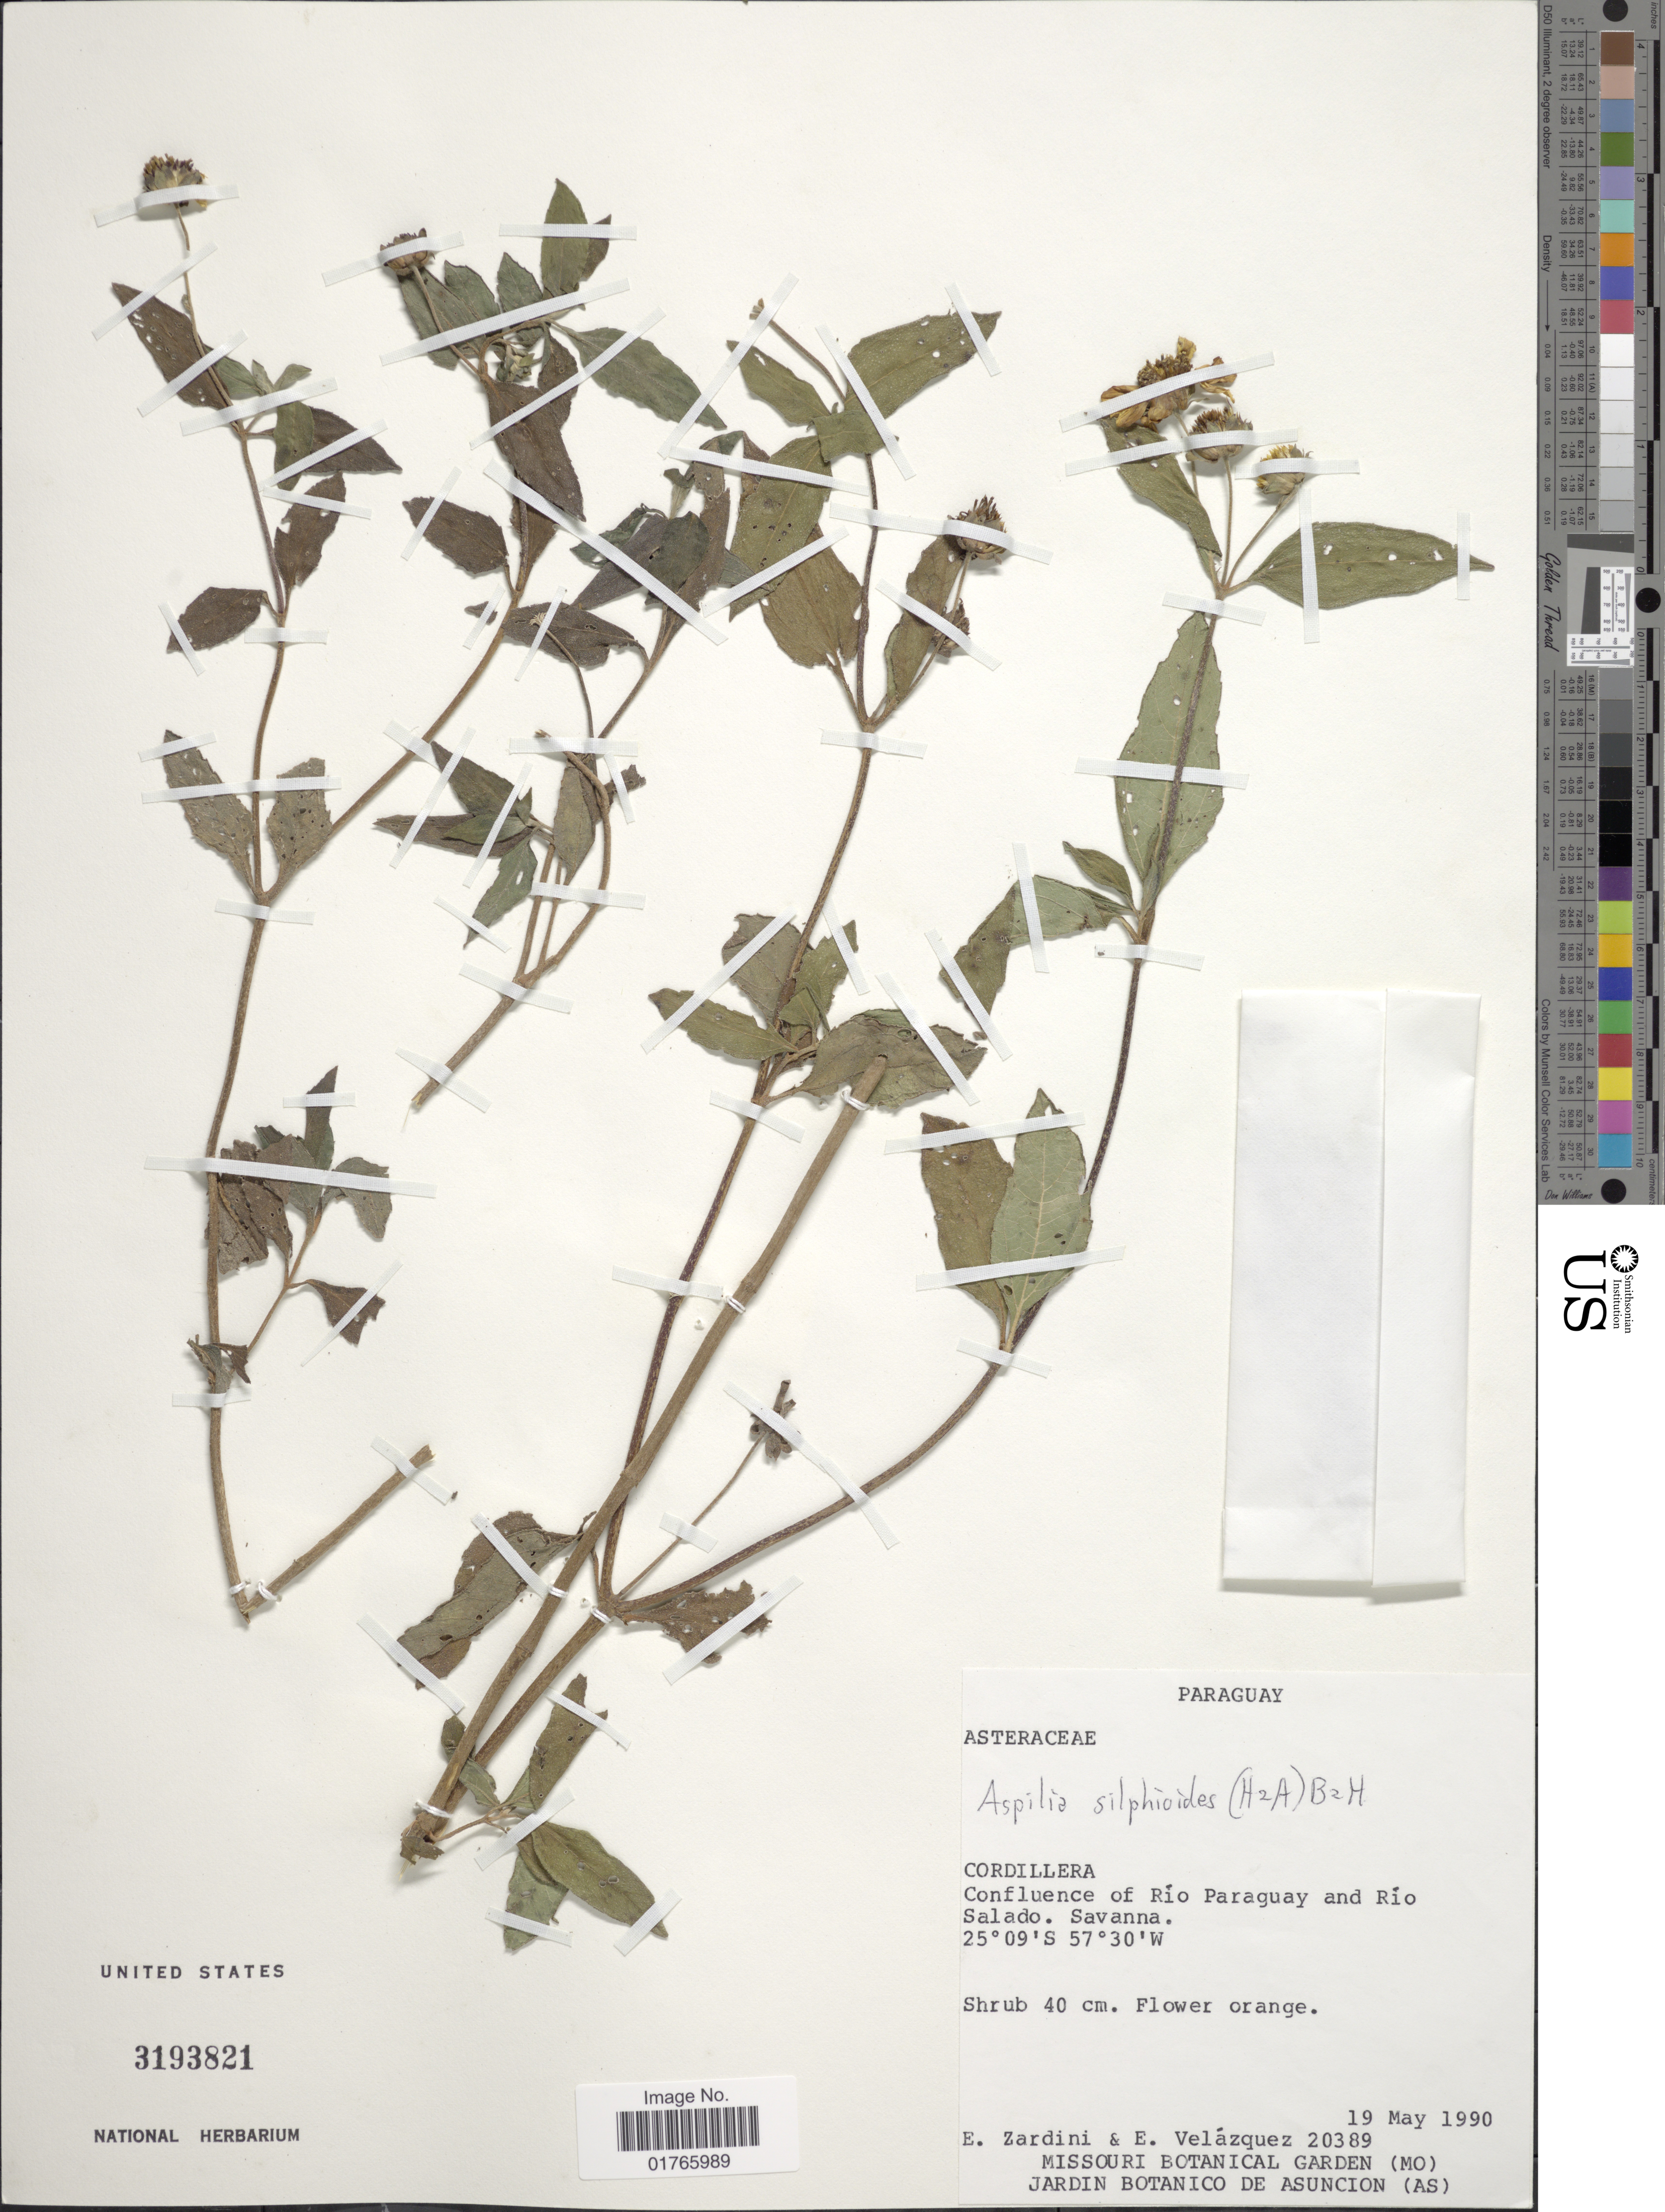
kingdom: Plantae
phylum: Tracheophyta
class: Magnoliopsida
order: Asterales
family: Asteraceae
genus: Aspilia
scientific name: Aspilia silphioides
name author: (Hook. & Arn.) Benth. ex Benth. & Hook. f.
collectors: E. M. Zardini & E. Velazquez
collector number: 20389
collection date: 1990-05-19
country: Paraguay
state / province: Cordillera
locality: Confluence of Rio Paraguay and Rio Salado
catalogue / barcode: US 3193821